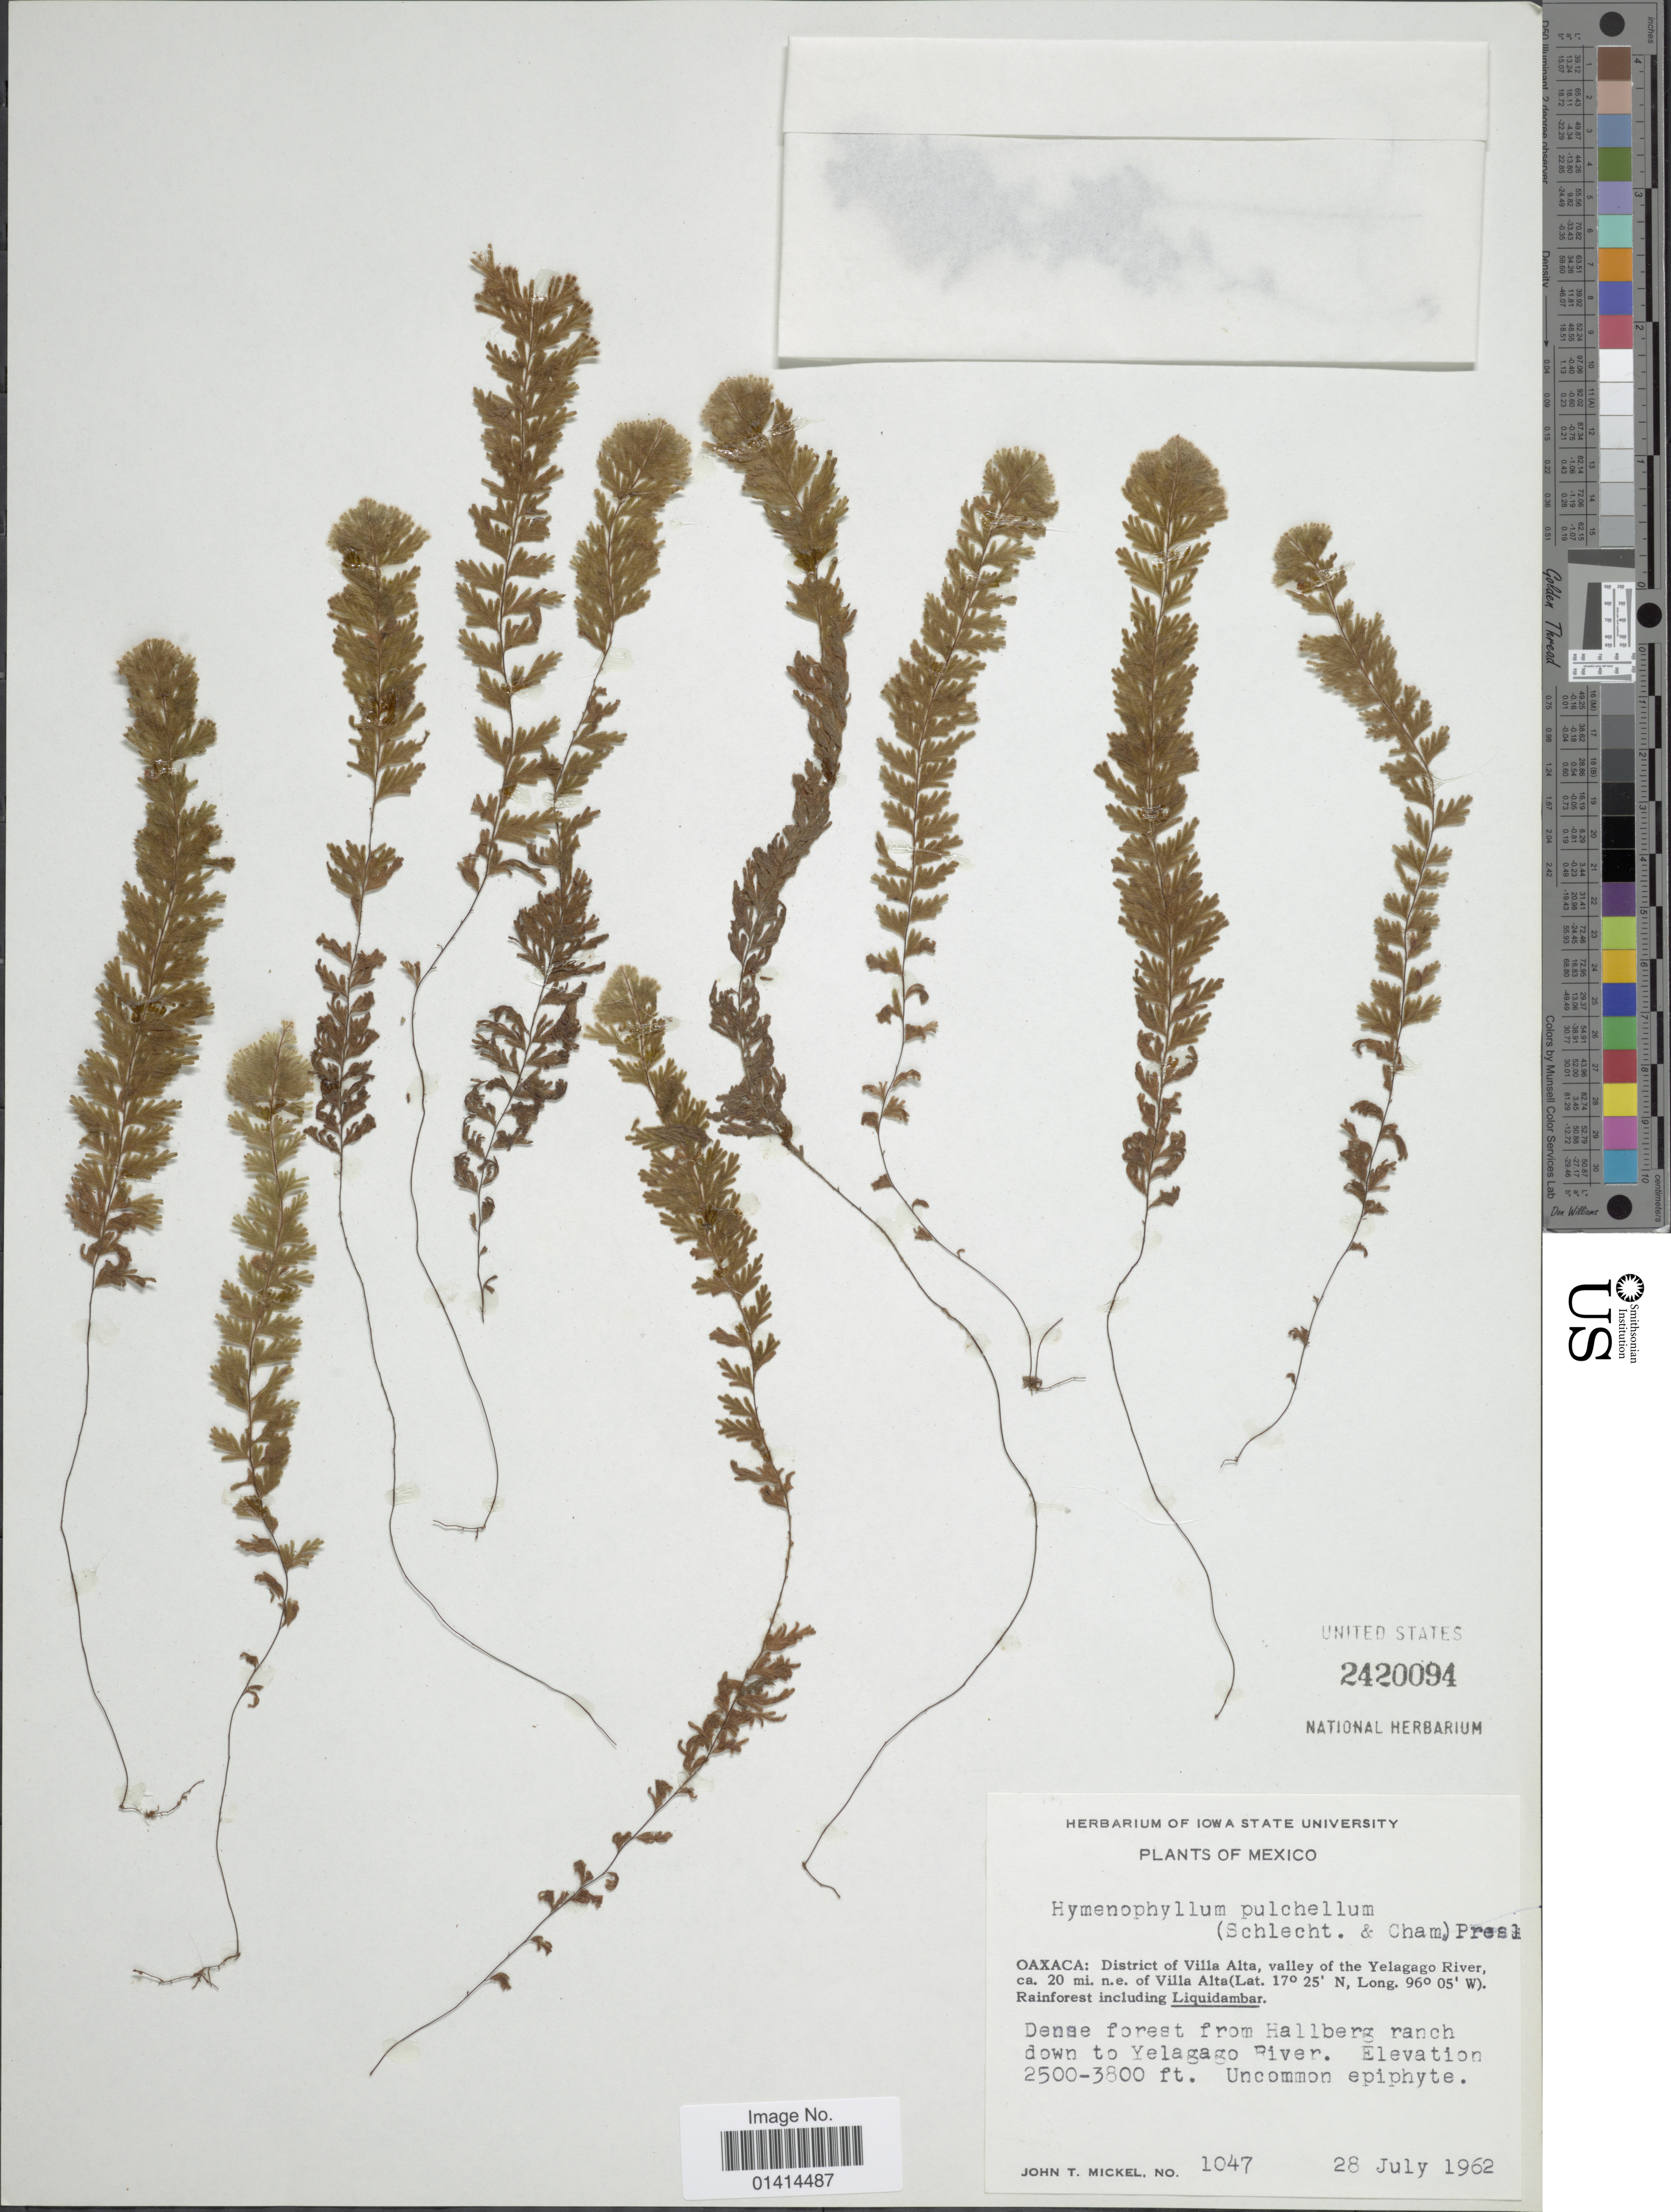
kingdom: Plantae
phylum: Tracheophyta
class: Polypodiopsida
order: Hymenophyllales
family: Hymenophyllaceae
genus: Hymenophyllum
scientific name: Hymenophyllum pulchellum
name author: Schltdl. & Cham.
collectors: J. T. Mickel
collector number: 1047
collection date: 1962-07-28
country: Mexico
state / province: Oaxaca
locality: District of Villa Alta, valley of the Yelagago River, ca. 20 miles n.e. of Villa Alta, from Hallberg ranch down to yelagago River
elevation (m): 2500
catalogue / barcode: US 22420094